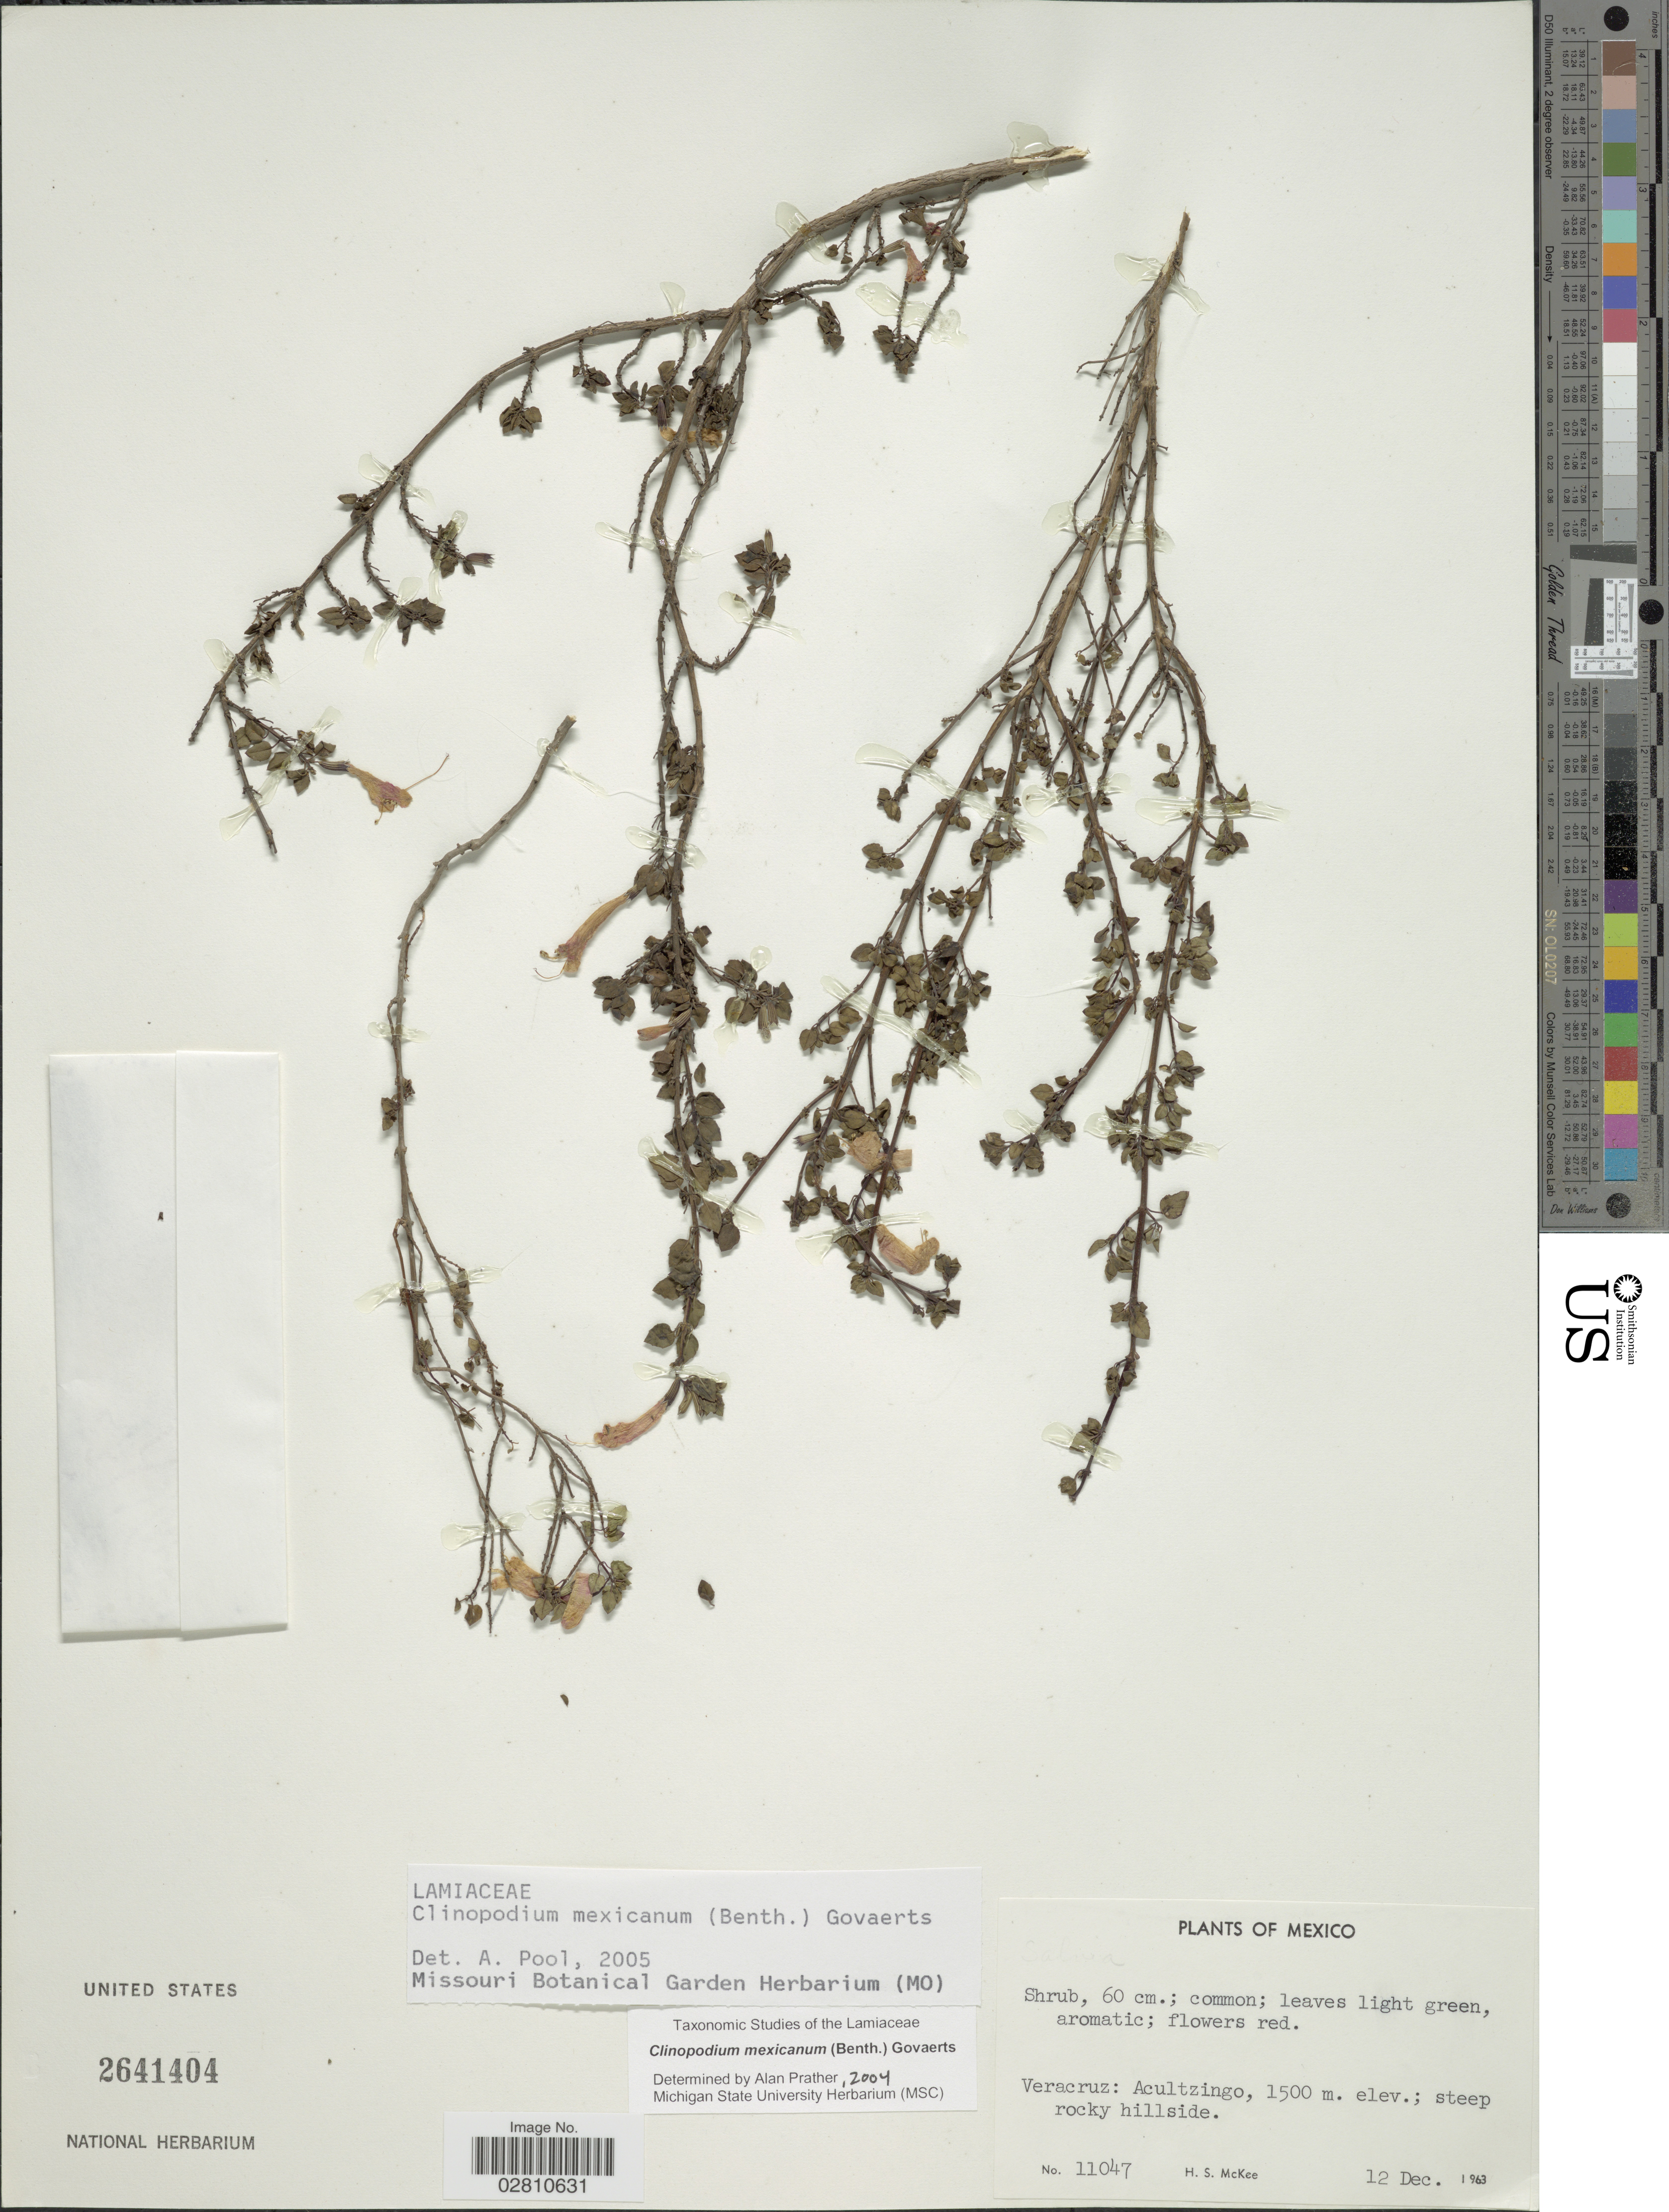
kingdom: Plantae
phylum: Tracheophyta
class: Magnoliopsida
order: Lamiales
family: Lamiaceae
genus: Clinopodium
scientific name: Clinopodium mexicanum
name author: (Benth.) Govaerts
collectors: H. S. McKee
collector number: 11047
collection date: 1963-12-12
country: Mexico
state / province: Veracruz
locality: Veracruz: Acultzingo.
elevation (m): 1500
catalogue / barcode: US 2641404